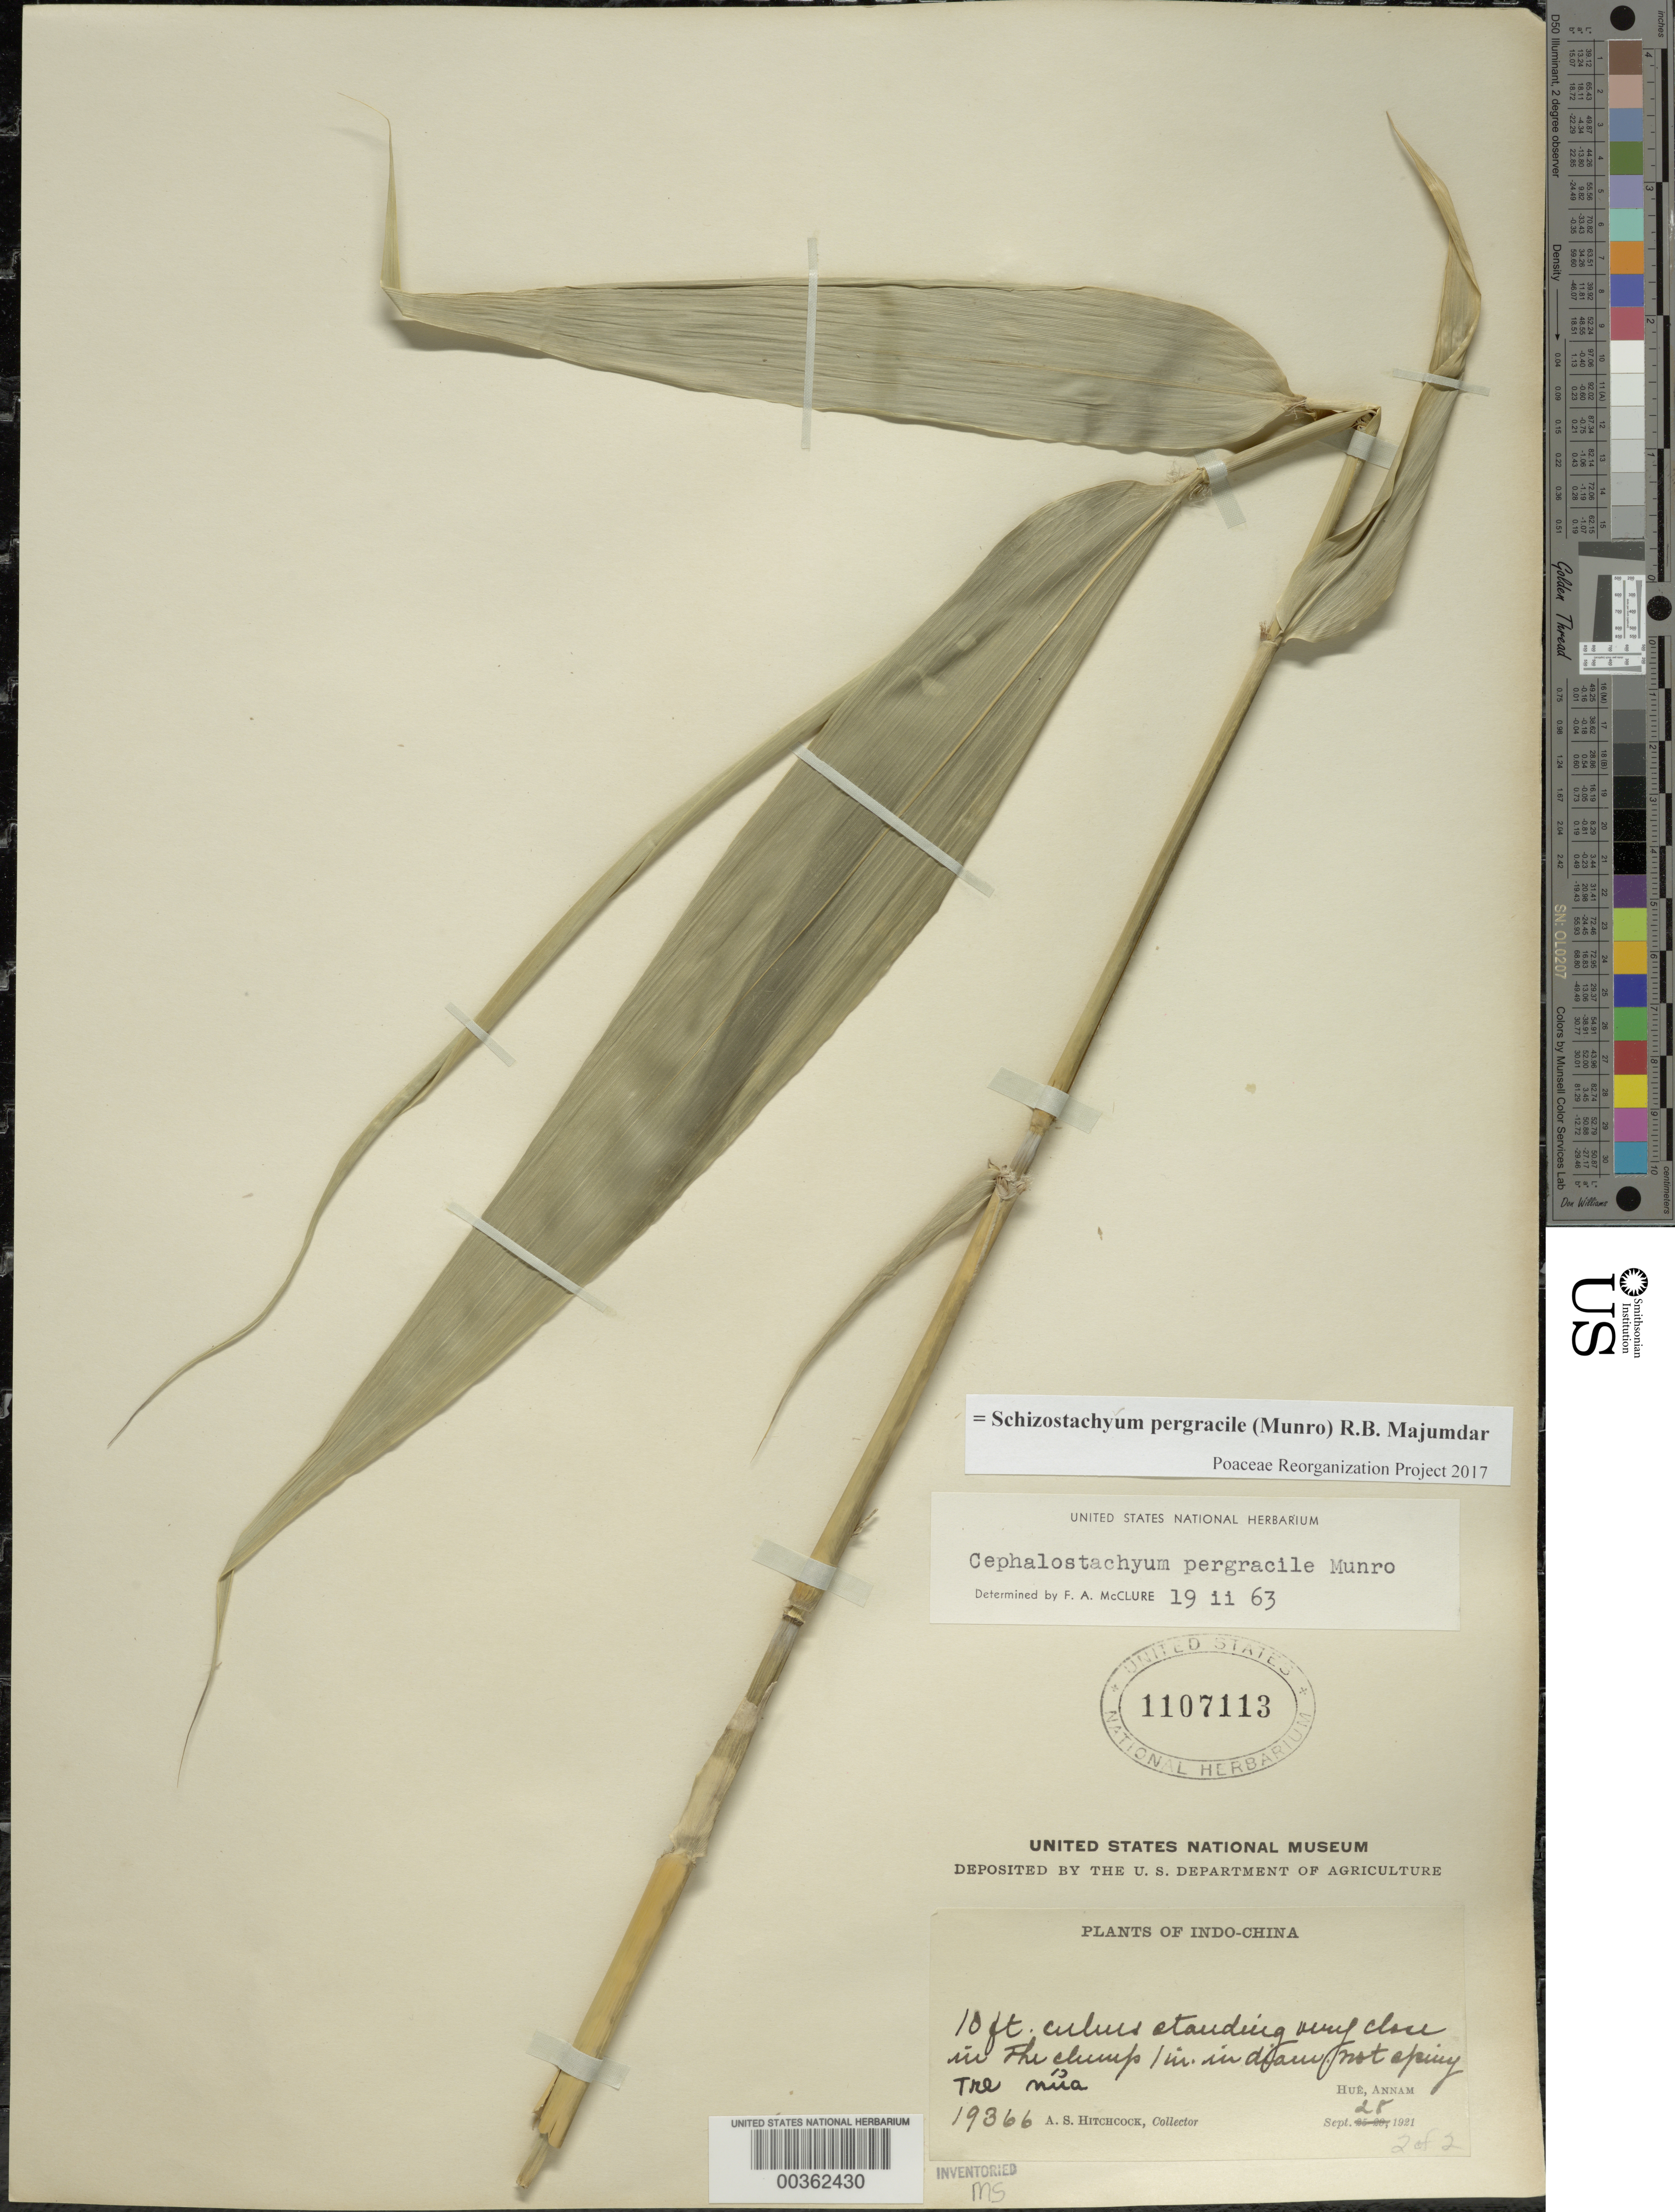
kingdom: Plantae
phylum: Tracheophyta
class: Liliopsida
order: Poales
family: Poaceae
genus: Schizostachyum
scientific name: Schizostachyum pergracile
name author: (Munro) R.B. Majumdar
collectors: A. S. Hitchcock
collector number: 19366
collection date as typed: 25 Sep 1921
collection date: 1921-09-25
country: Vietnam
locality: Plants of indo-china, hue, annam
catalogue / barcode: US 1107113